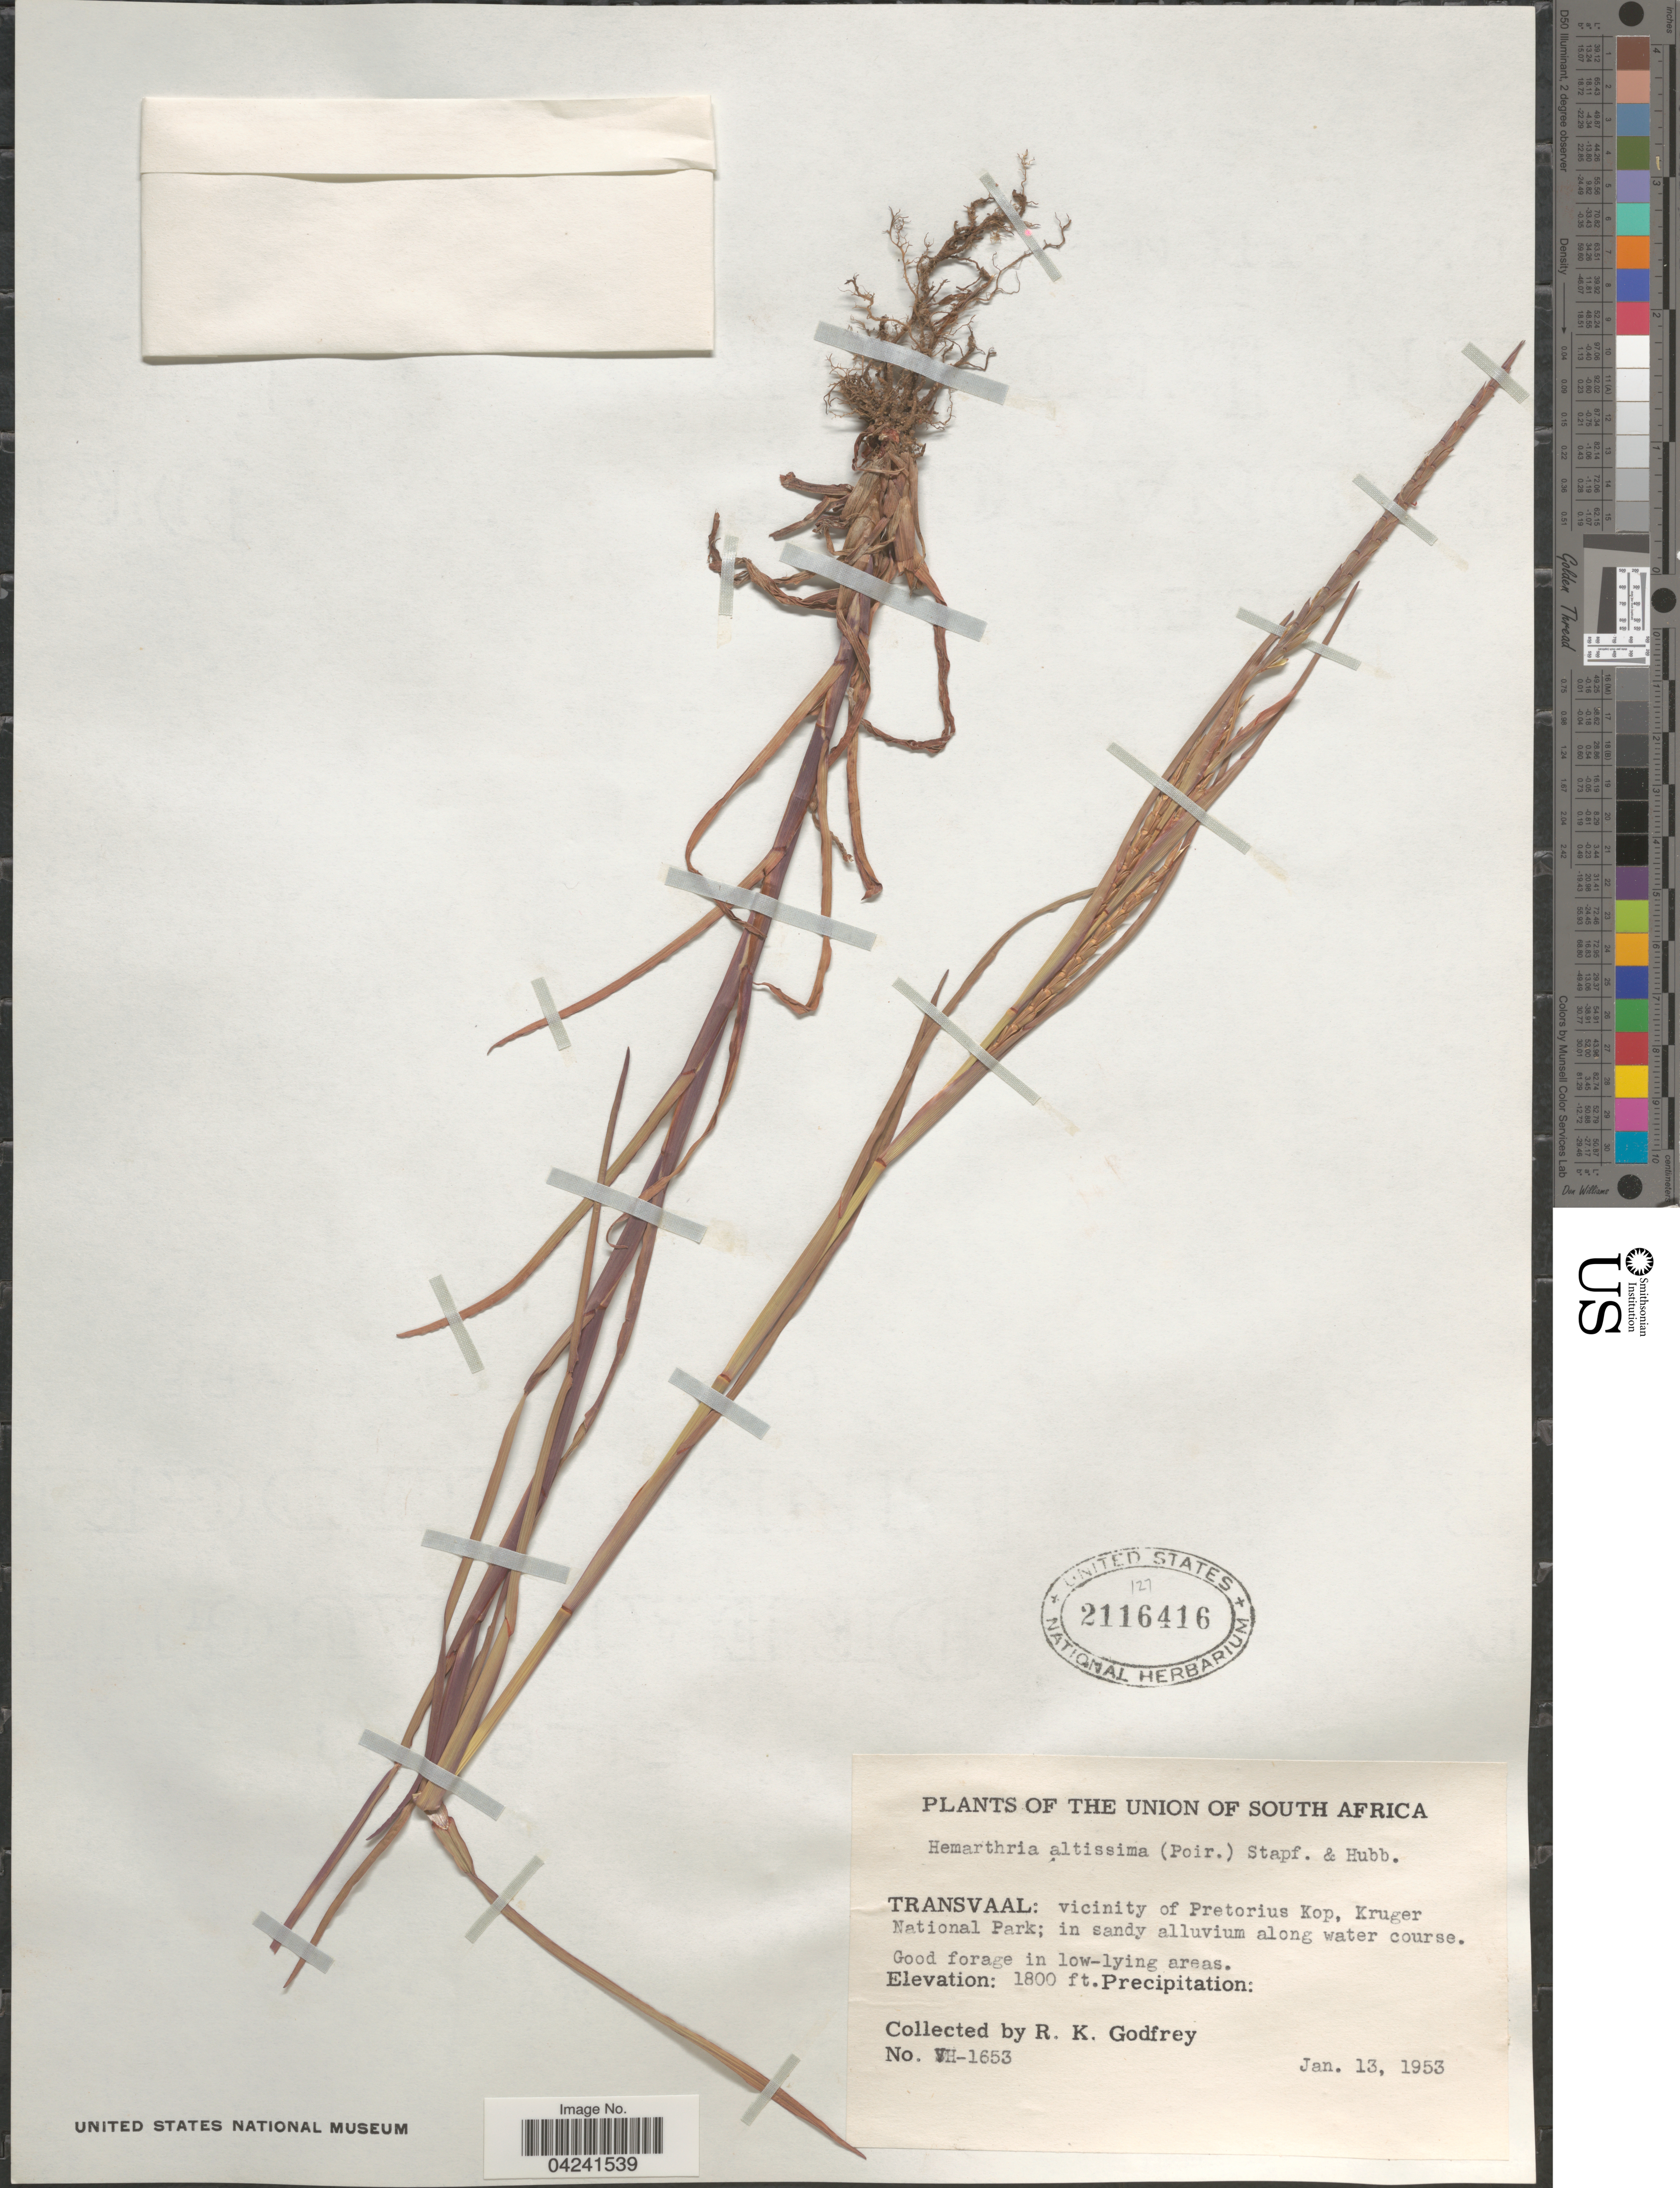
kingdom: Plantae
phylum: Tracheophyta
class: Liliopsida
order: Poales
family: Poaceae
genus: Hemarthria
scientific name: Hemarthria altissima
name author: (Poir.) Stapf & C. E. Hubb.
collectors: R. K. Godfrey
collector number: VH-1653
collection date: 1953-01-13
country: South Africa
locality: The Union of South Africa. Transvaal: vicinity of Pretorius Kop, Kruger National Park.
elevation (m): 549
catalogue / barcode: US 2116416